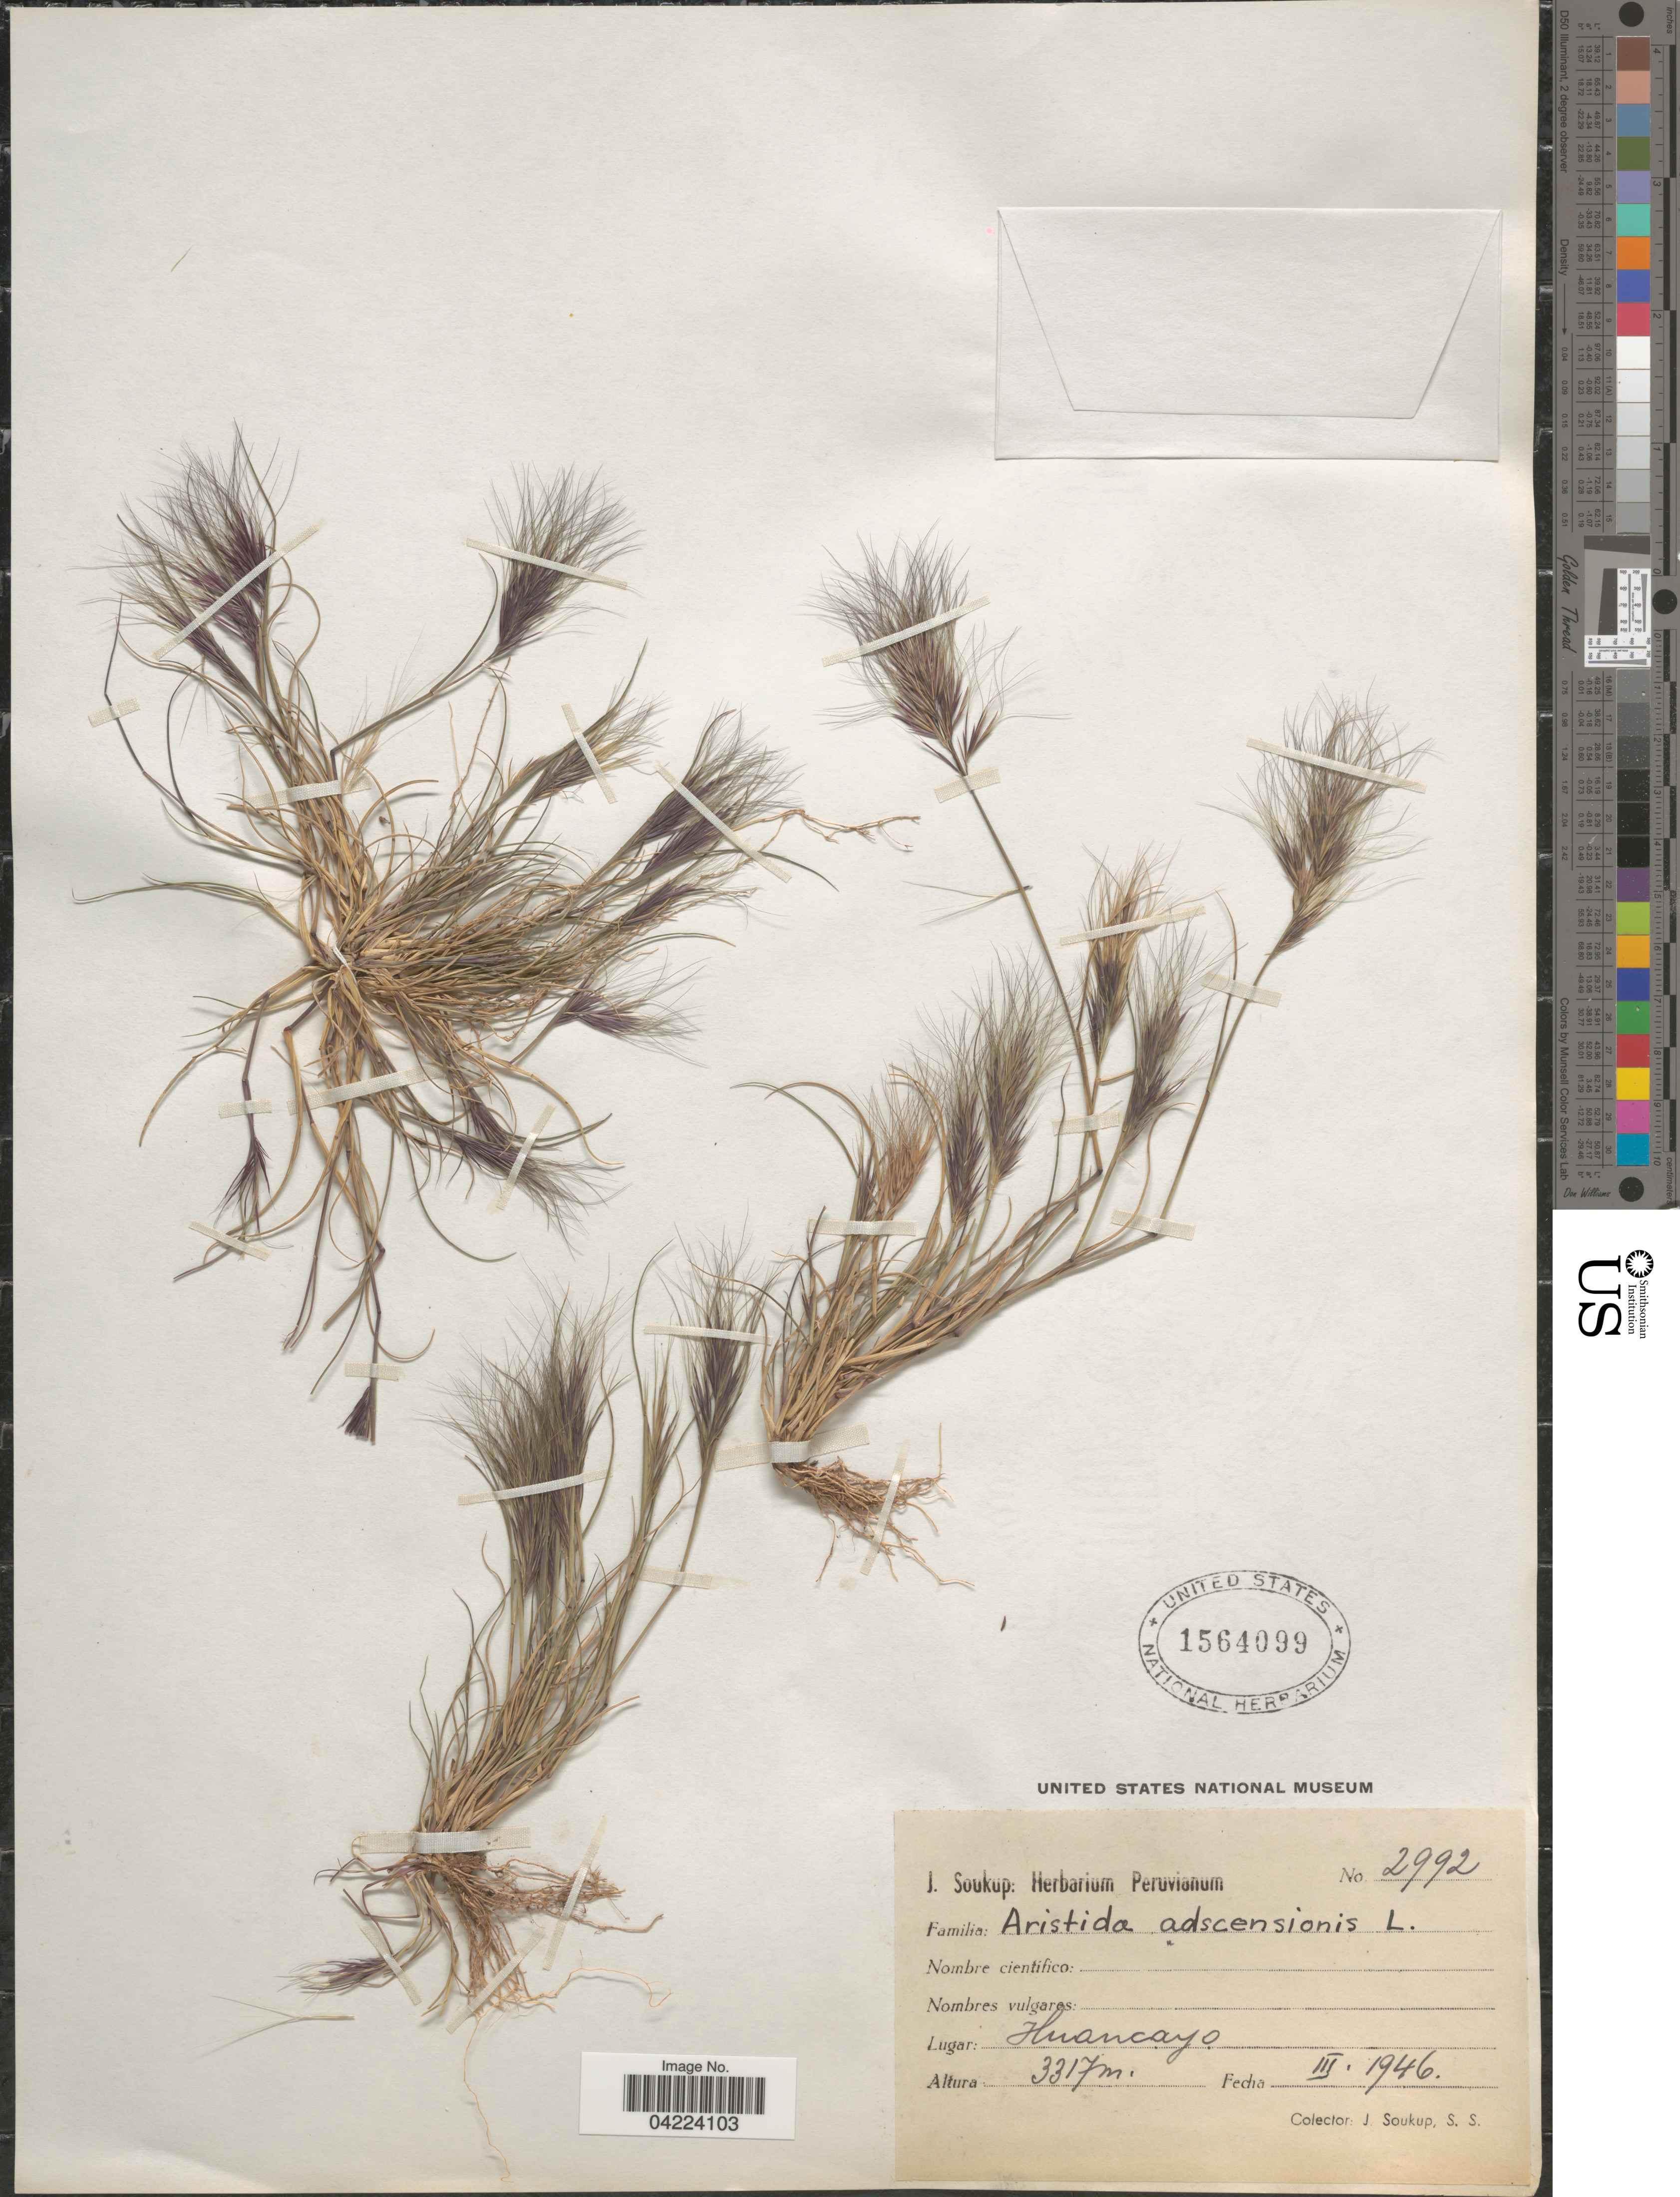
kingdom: Plantae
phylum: Tracheophyta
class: Liliopsida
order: Poales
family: Poaceae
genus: Aristida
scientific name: Aristida adscensionis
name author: L.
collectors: J. Soukup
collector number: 2992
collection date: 1946-03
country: Peru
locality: Huancayo.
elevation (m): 3317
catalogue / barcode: US 1564099